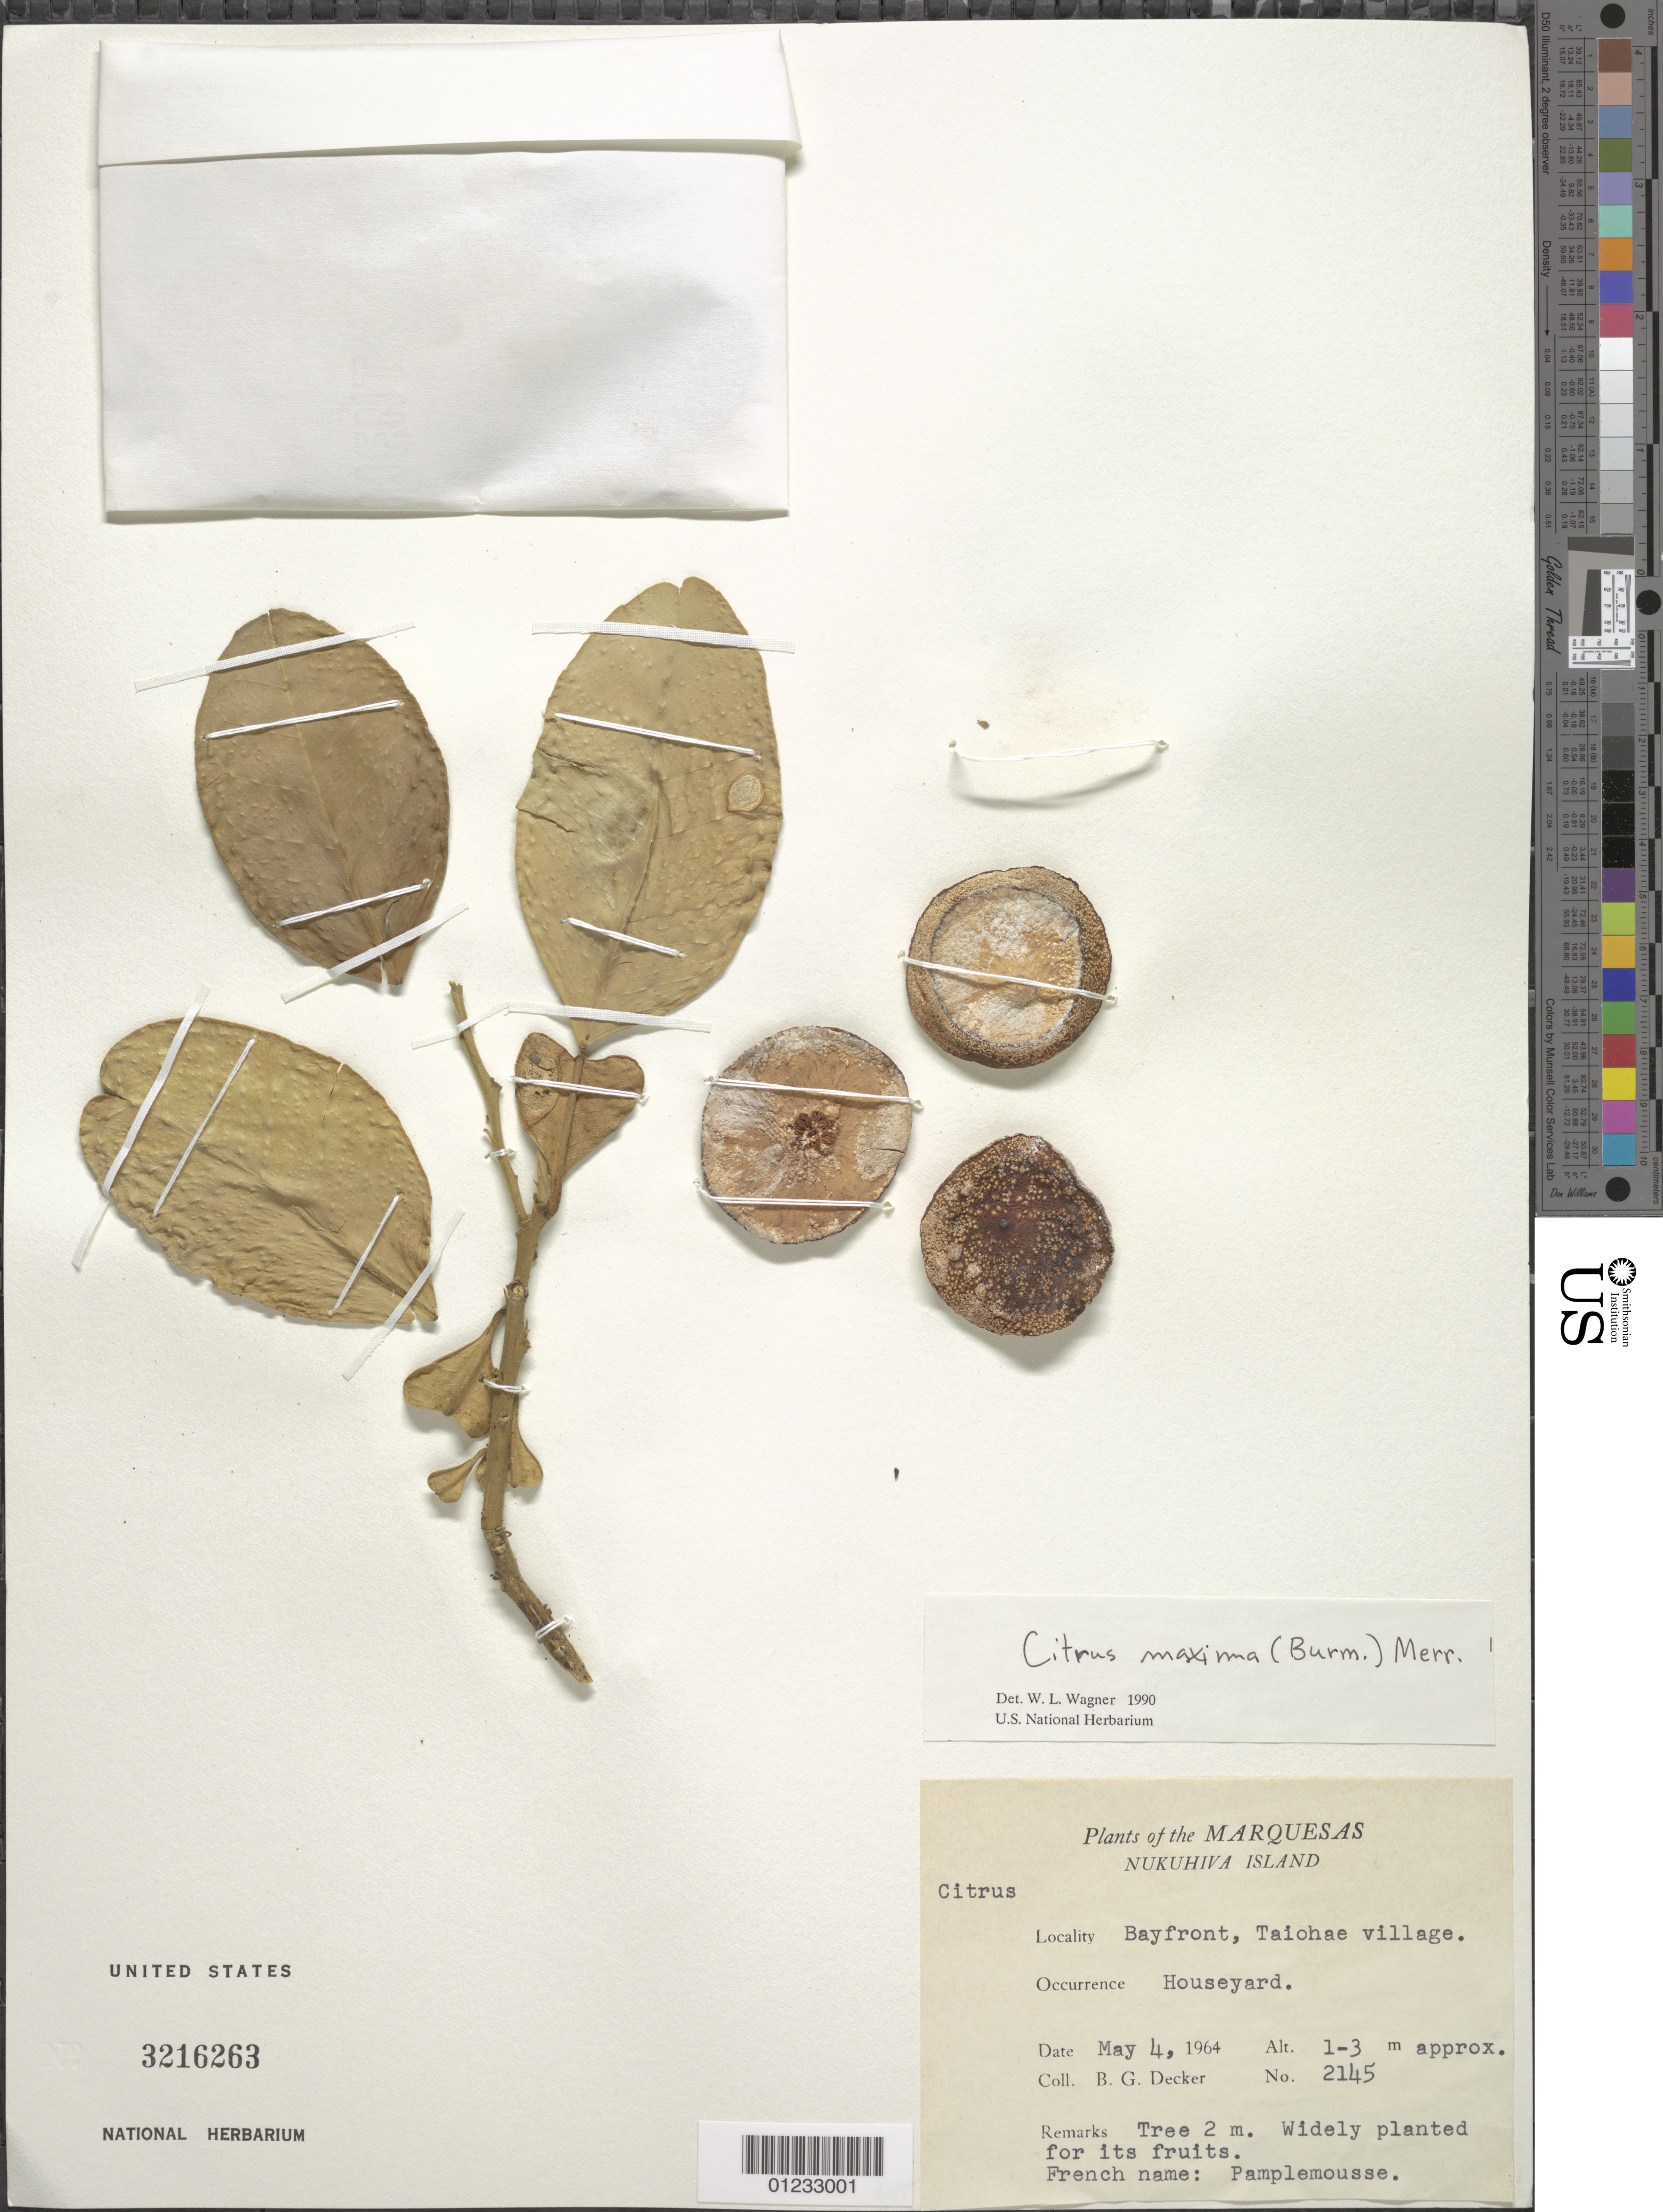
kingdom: Plantae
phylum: Tracheophyta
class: Magnoliopsida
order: Sapindales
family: Rutaceae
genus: Citrus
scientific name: Citrus maxima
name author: (Burm.) Merr.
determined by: Wagner, W. L., (BOT), Smithsonian Institution - National Museum of Natural History (UNITED STATES)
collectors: B. G. Decker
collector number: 2145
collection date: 1964-05-04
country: French Polynesia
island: Nuku Hiva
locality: Taiohae village, bayfront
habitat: houseyard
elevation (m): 1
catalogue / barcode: US 3216263